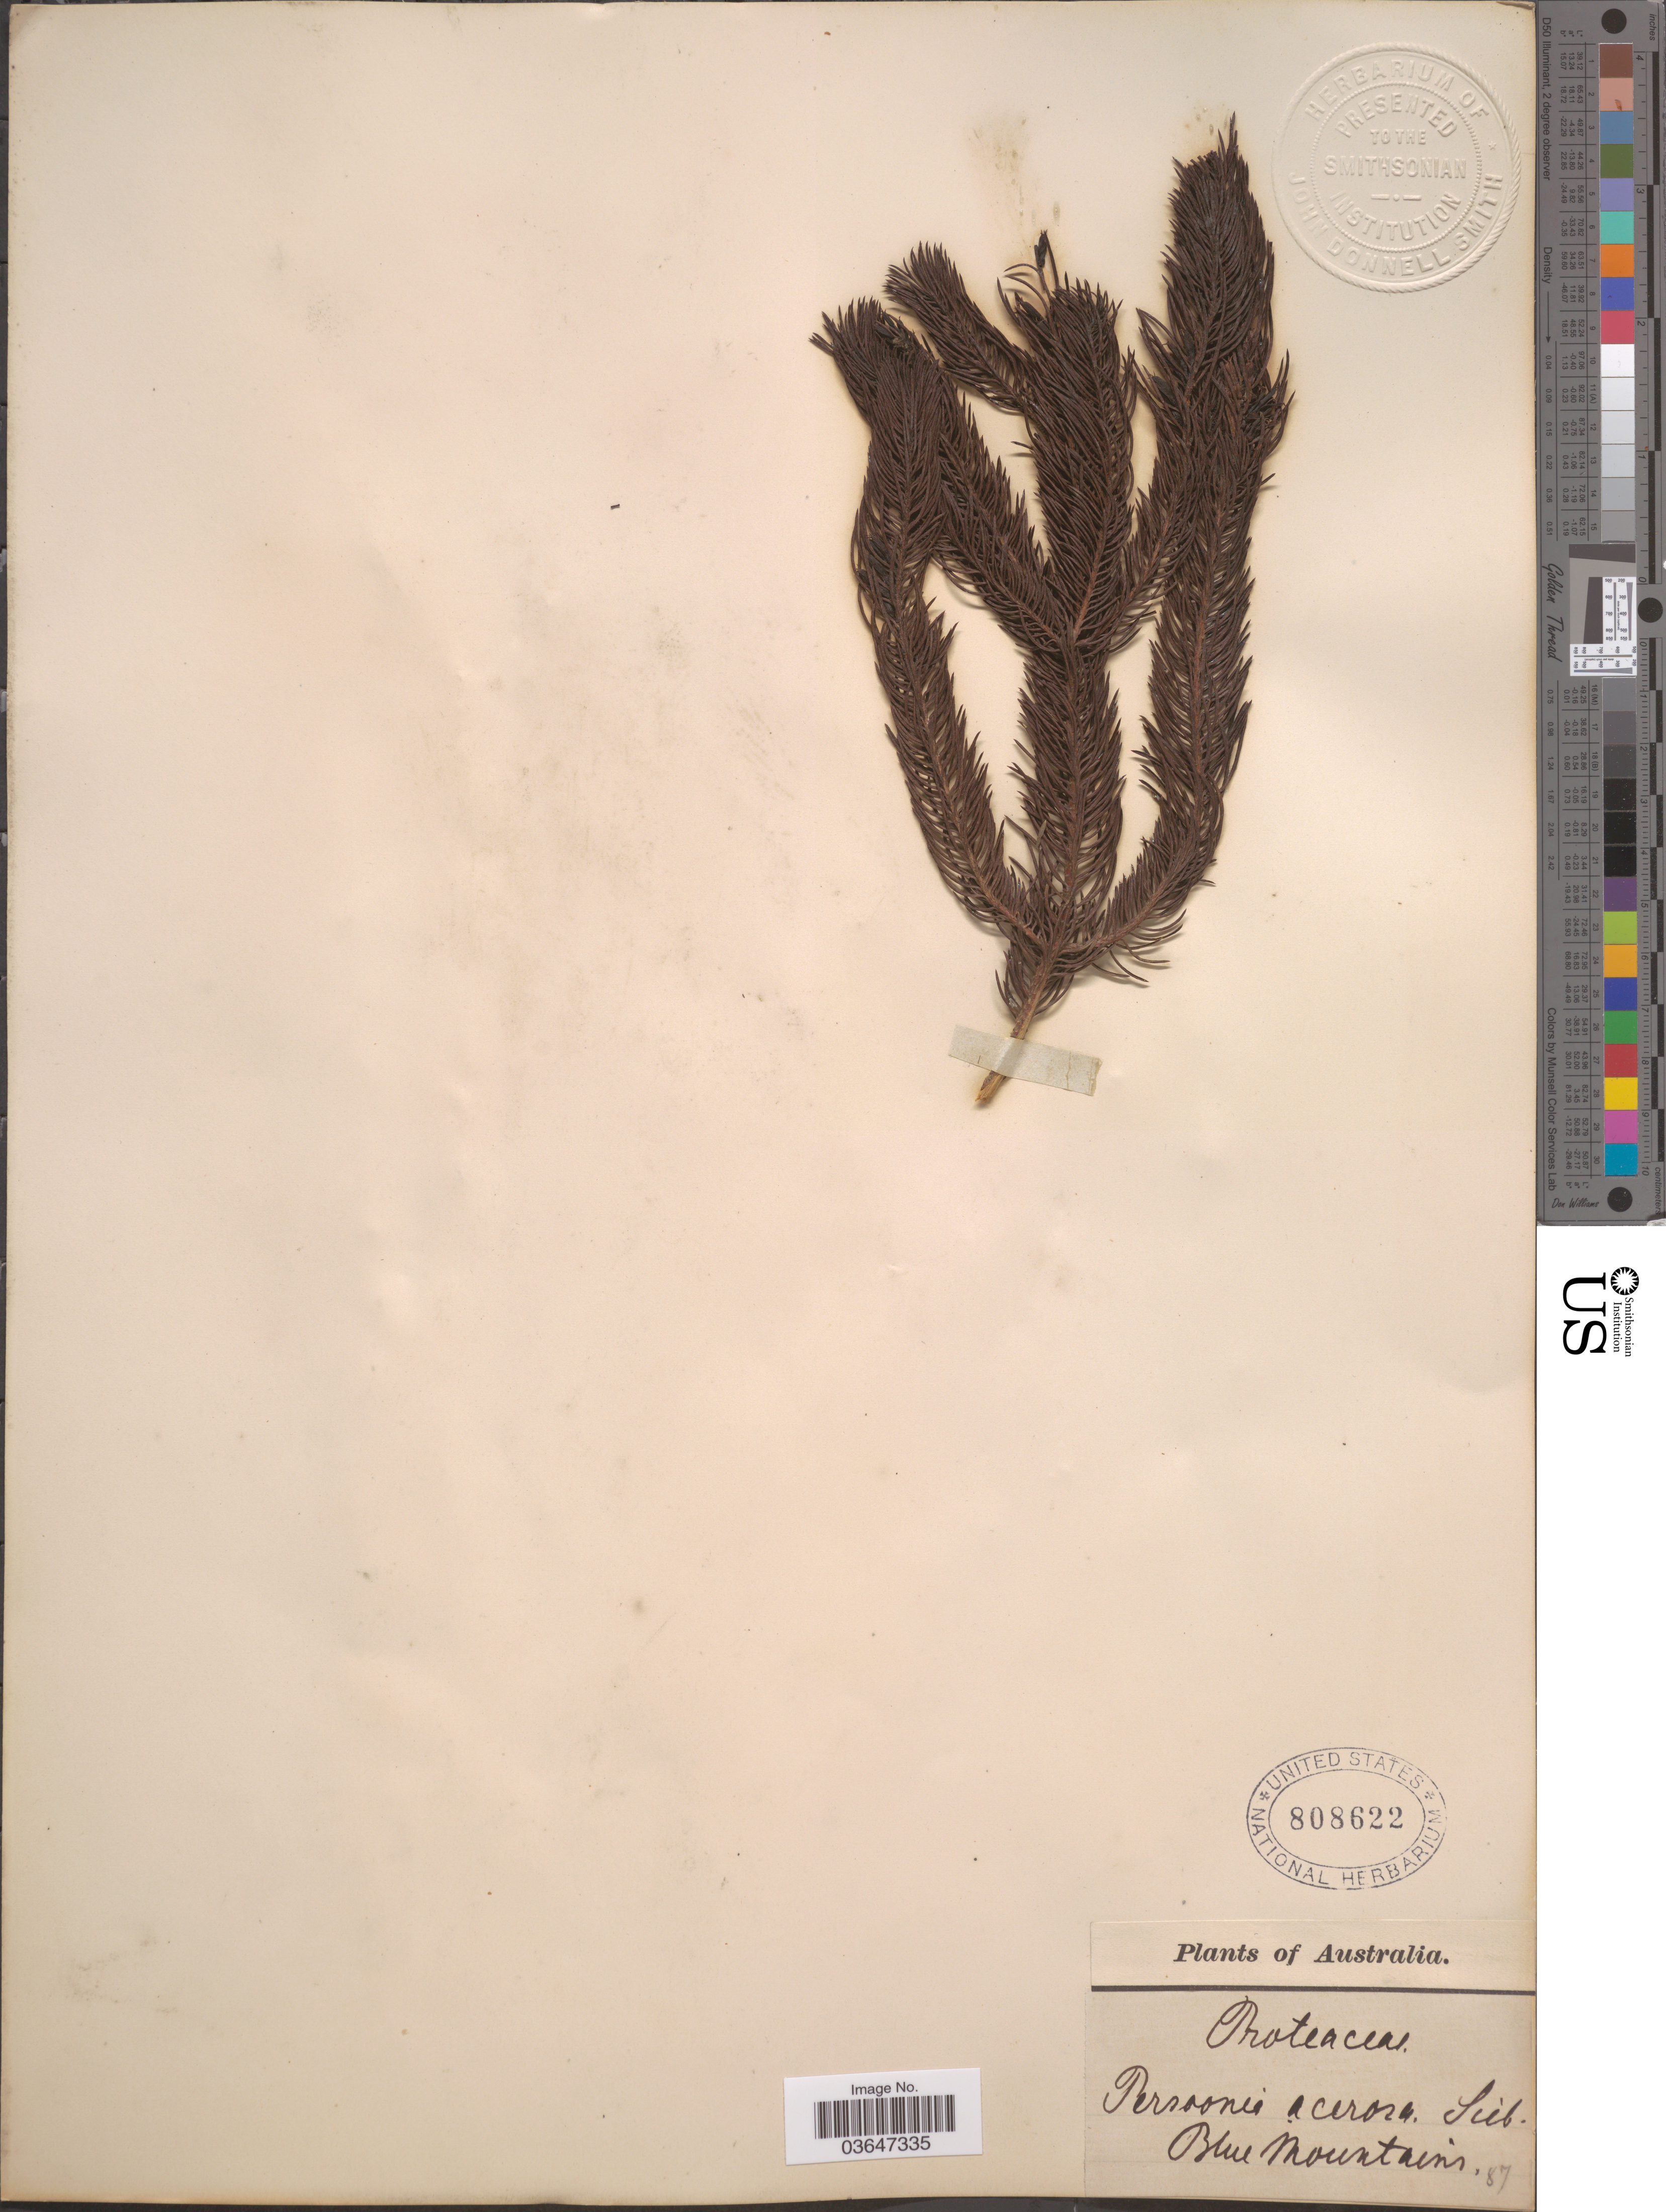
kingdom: Plantae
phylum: Tracheophyta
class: Magnoliopsida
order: Proteales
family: Proteaceae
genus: Persoonia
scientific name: Persoonia acerosa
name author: Sieber ex Schult.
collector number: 87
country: Australia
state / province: New South Wales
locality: Blue Mountains.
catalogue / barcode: US 808622